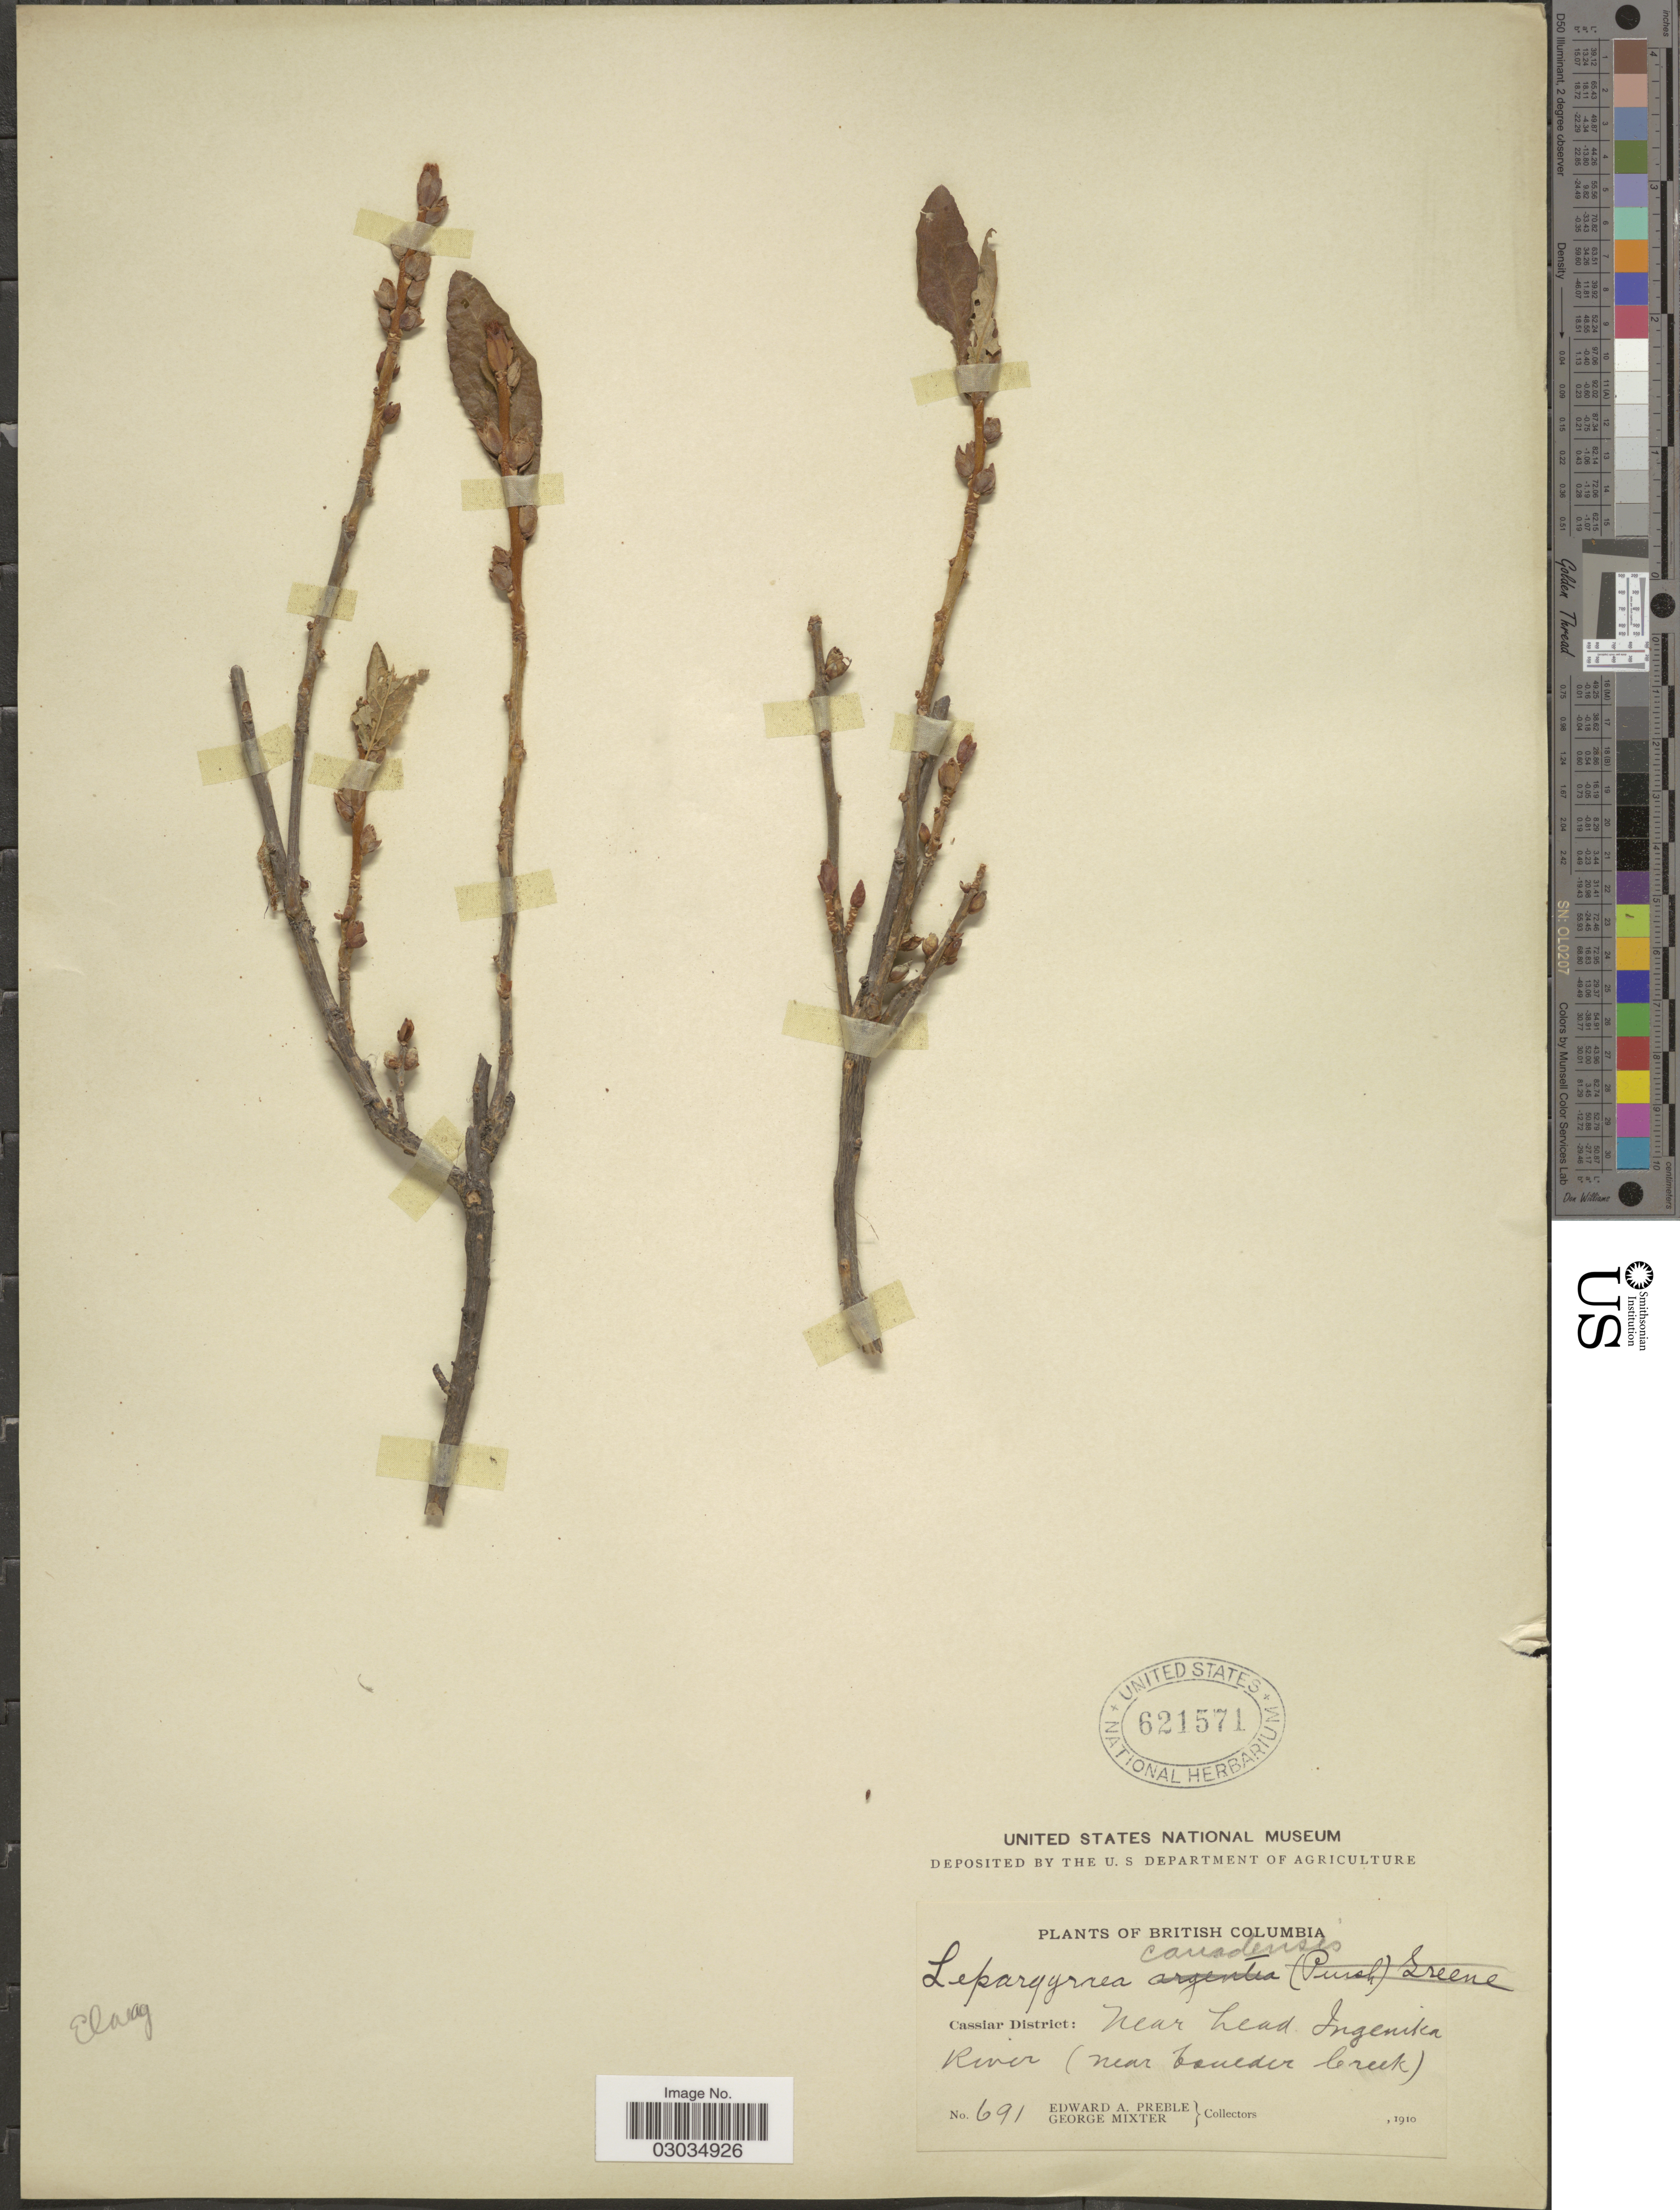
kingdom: Plantae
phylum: Tracheophyta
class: Magnoliopsida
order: Rosales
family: Elaeagnaceae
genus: Shepherdia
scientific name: Shepherdia canadensis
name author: (L.) Nutt.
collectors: E. Preble & G. Mixter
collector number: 691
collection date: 1910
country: Canada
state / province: British Columbia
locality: Cassiar District: near head Ingenika River (near boulder Creek).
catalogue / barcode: US 621571